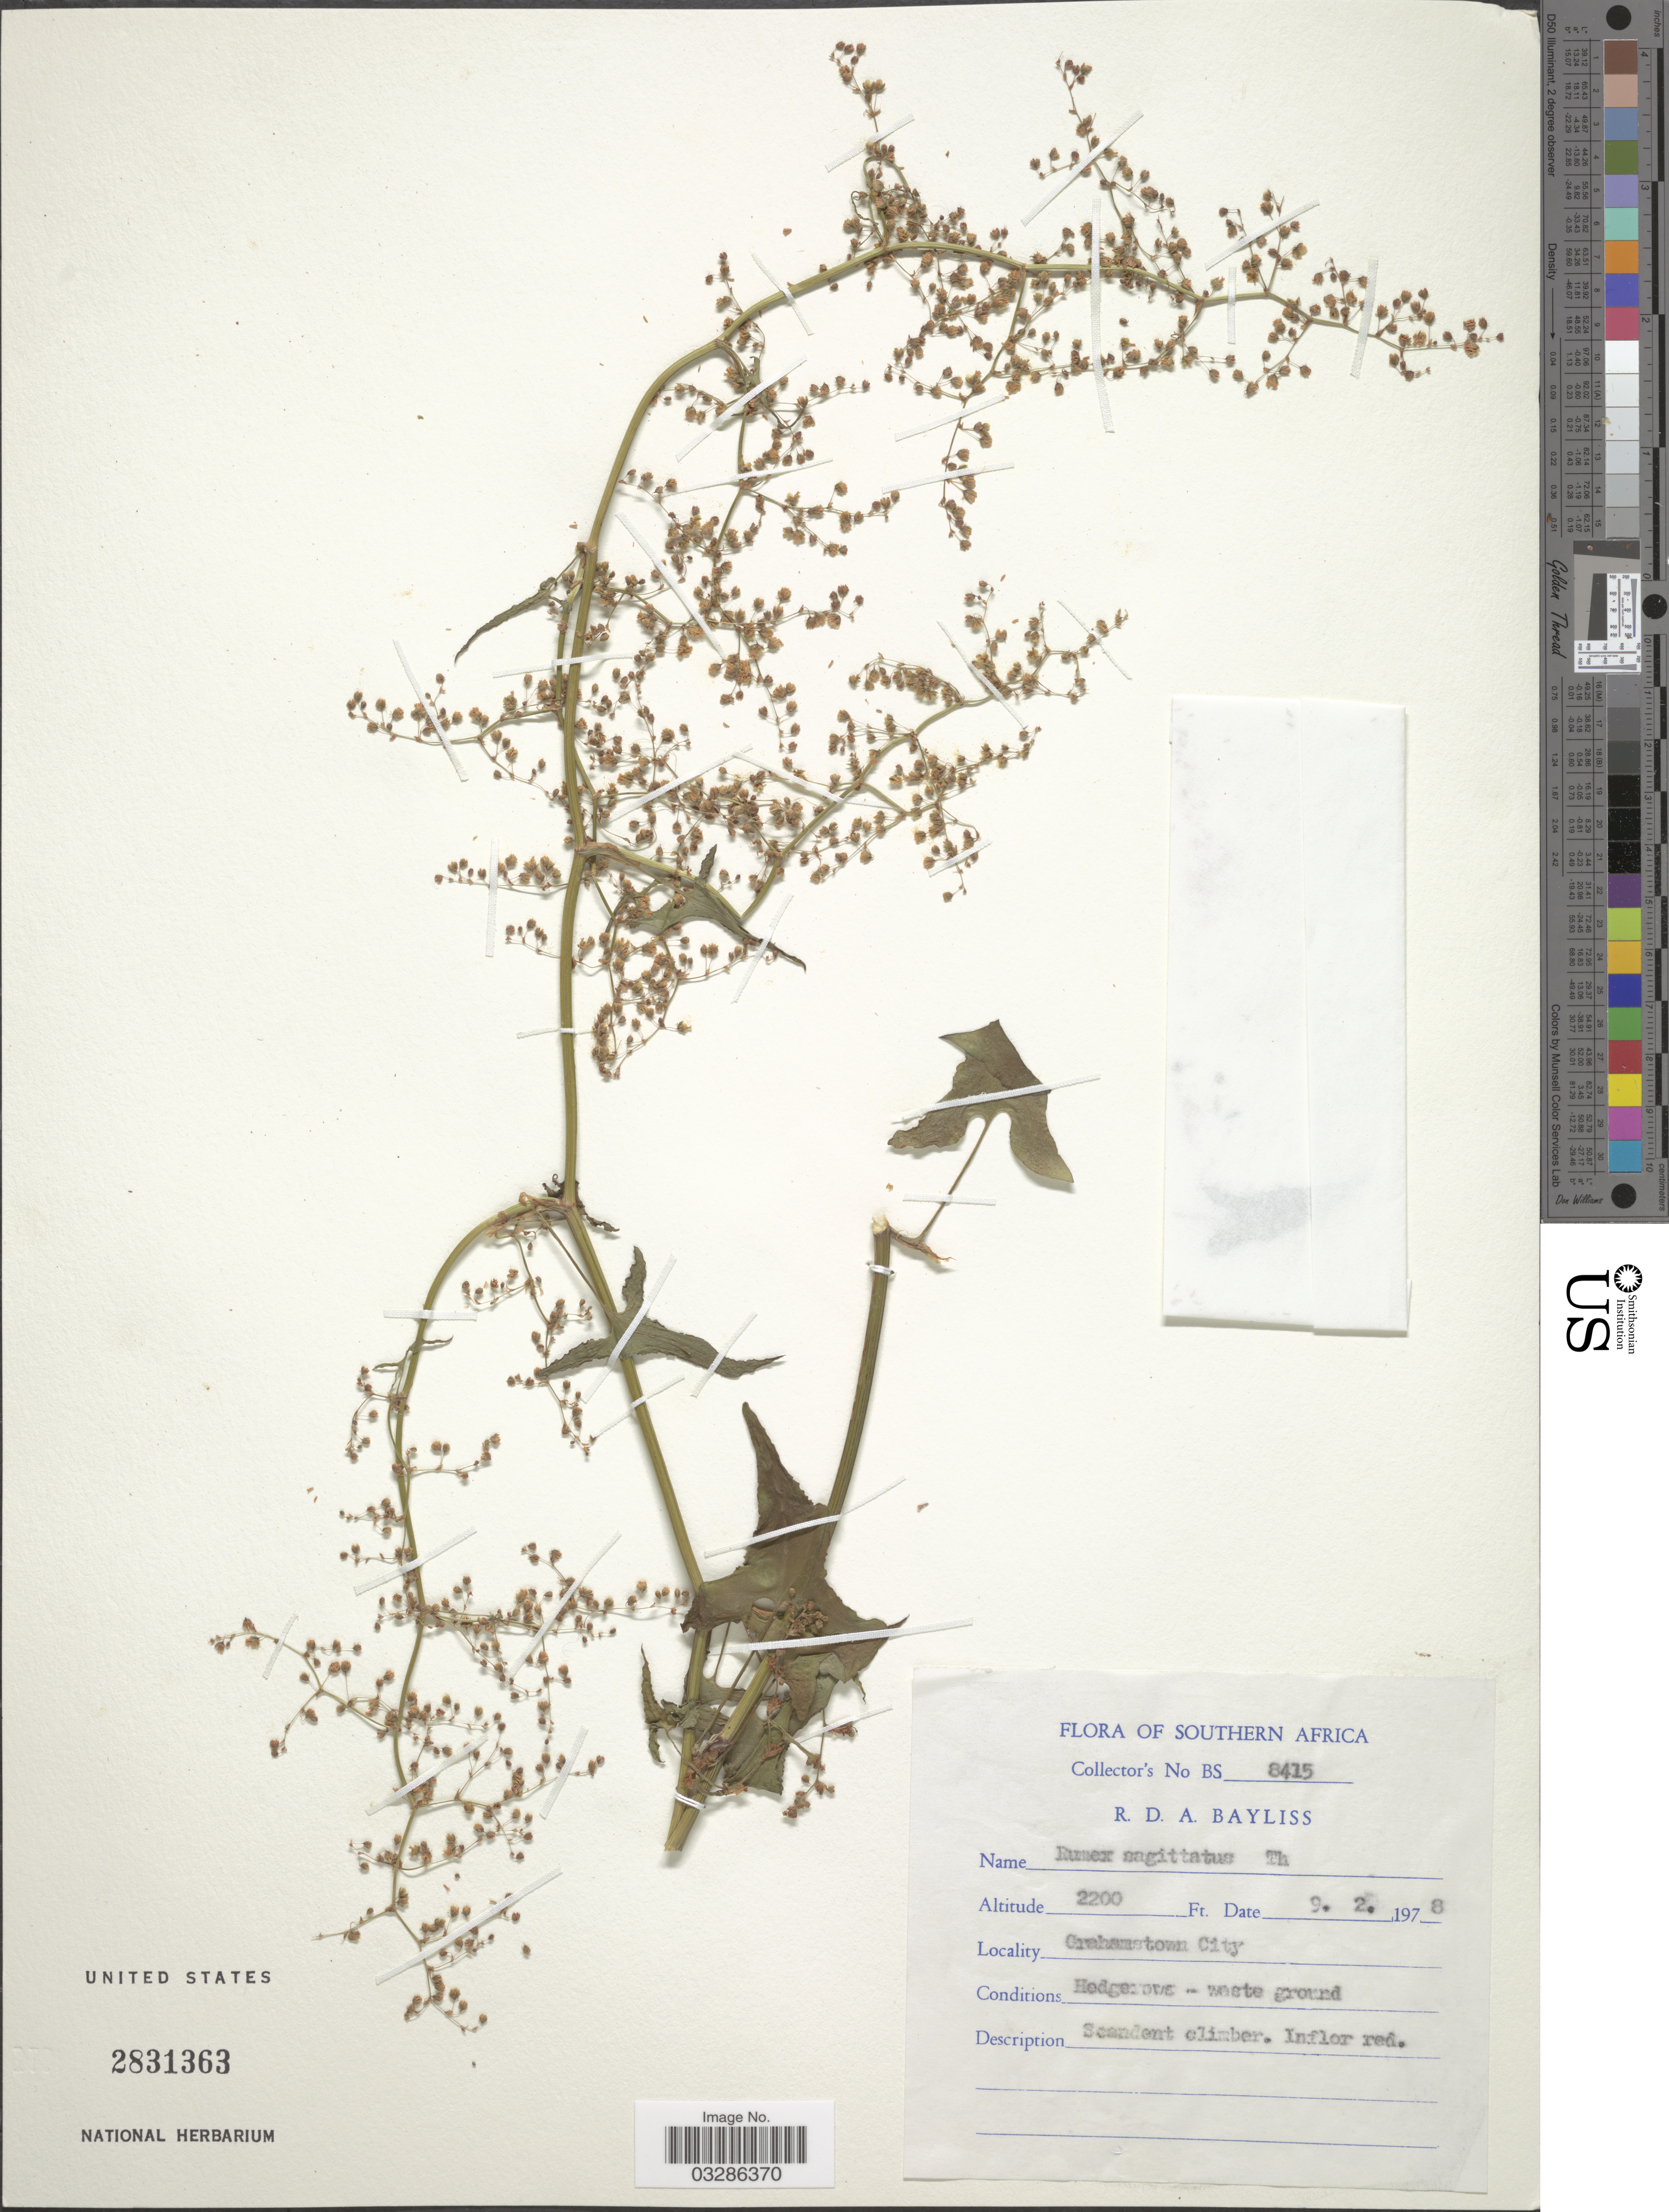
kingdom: Plantae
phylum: Tracheophyta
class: Magnoliopsida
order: Caryophyllales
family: Polygonaceae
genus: Rumex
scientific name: Rumex sagittatus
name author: Thunb.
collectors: R. Bayliss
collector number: BS8415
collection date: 1978-02-09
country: South Africa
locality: Southern Africa. Grahamstown City.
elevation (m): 671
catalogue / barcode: US 2831363